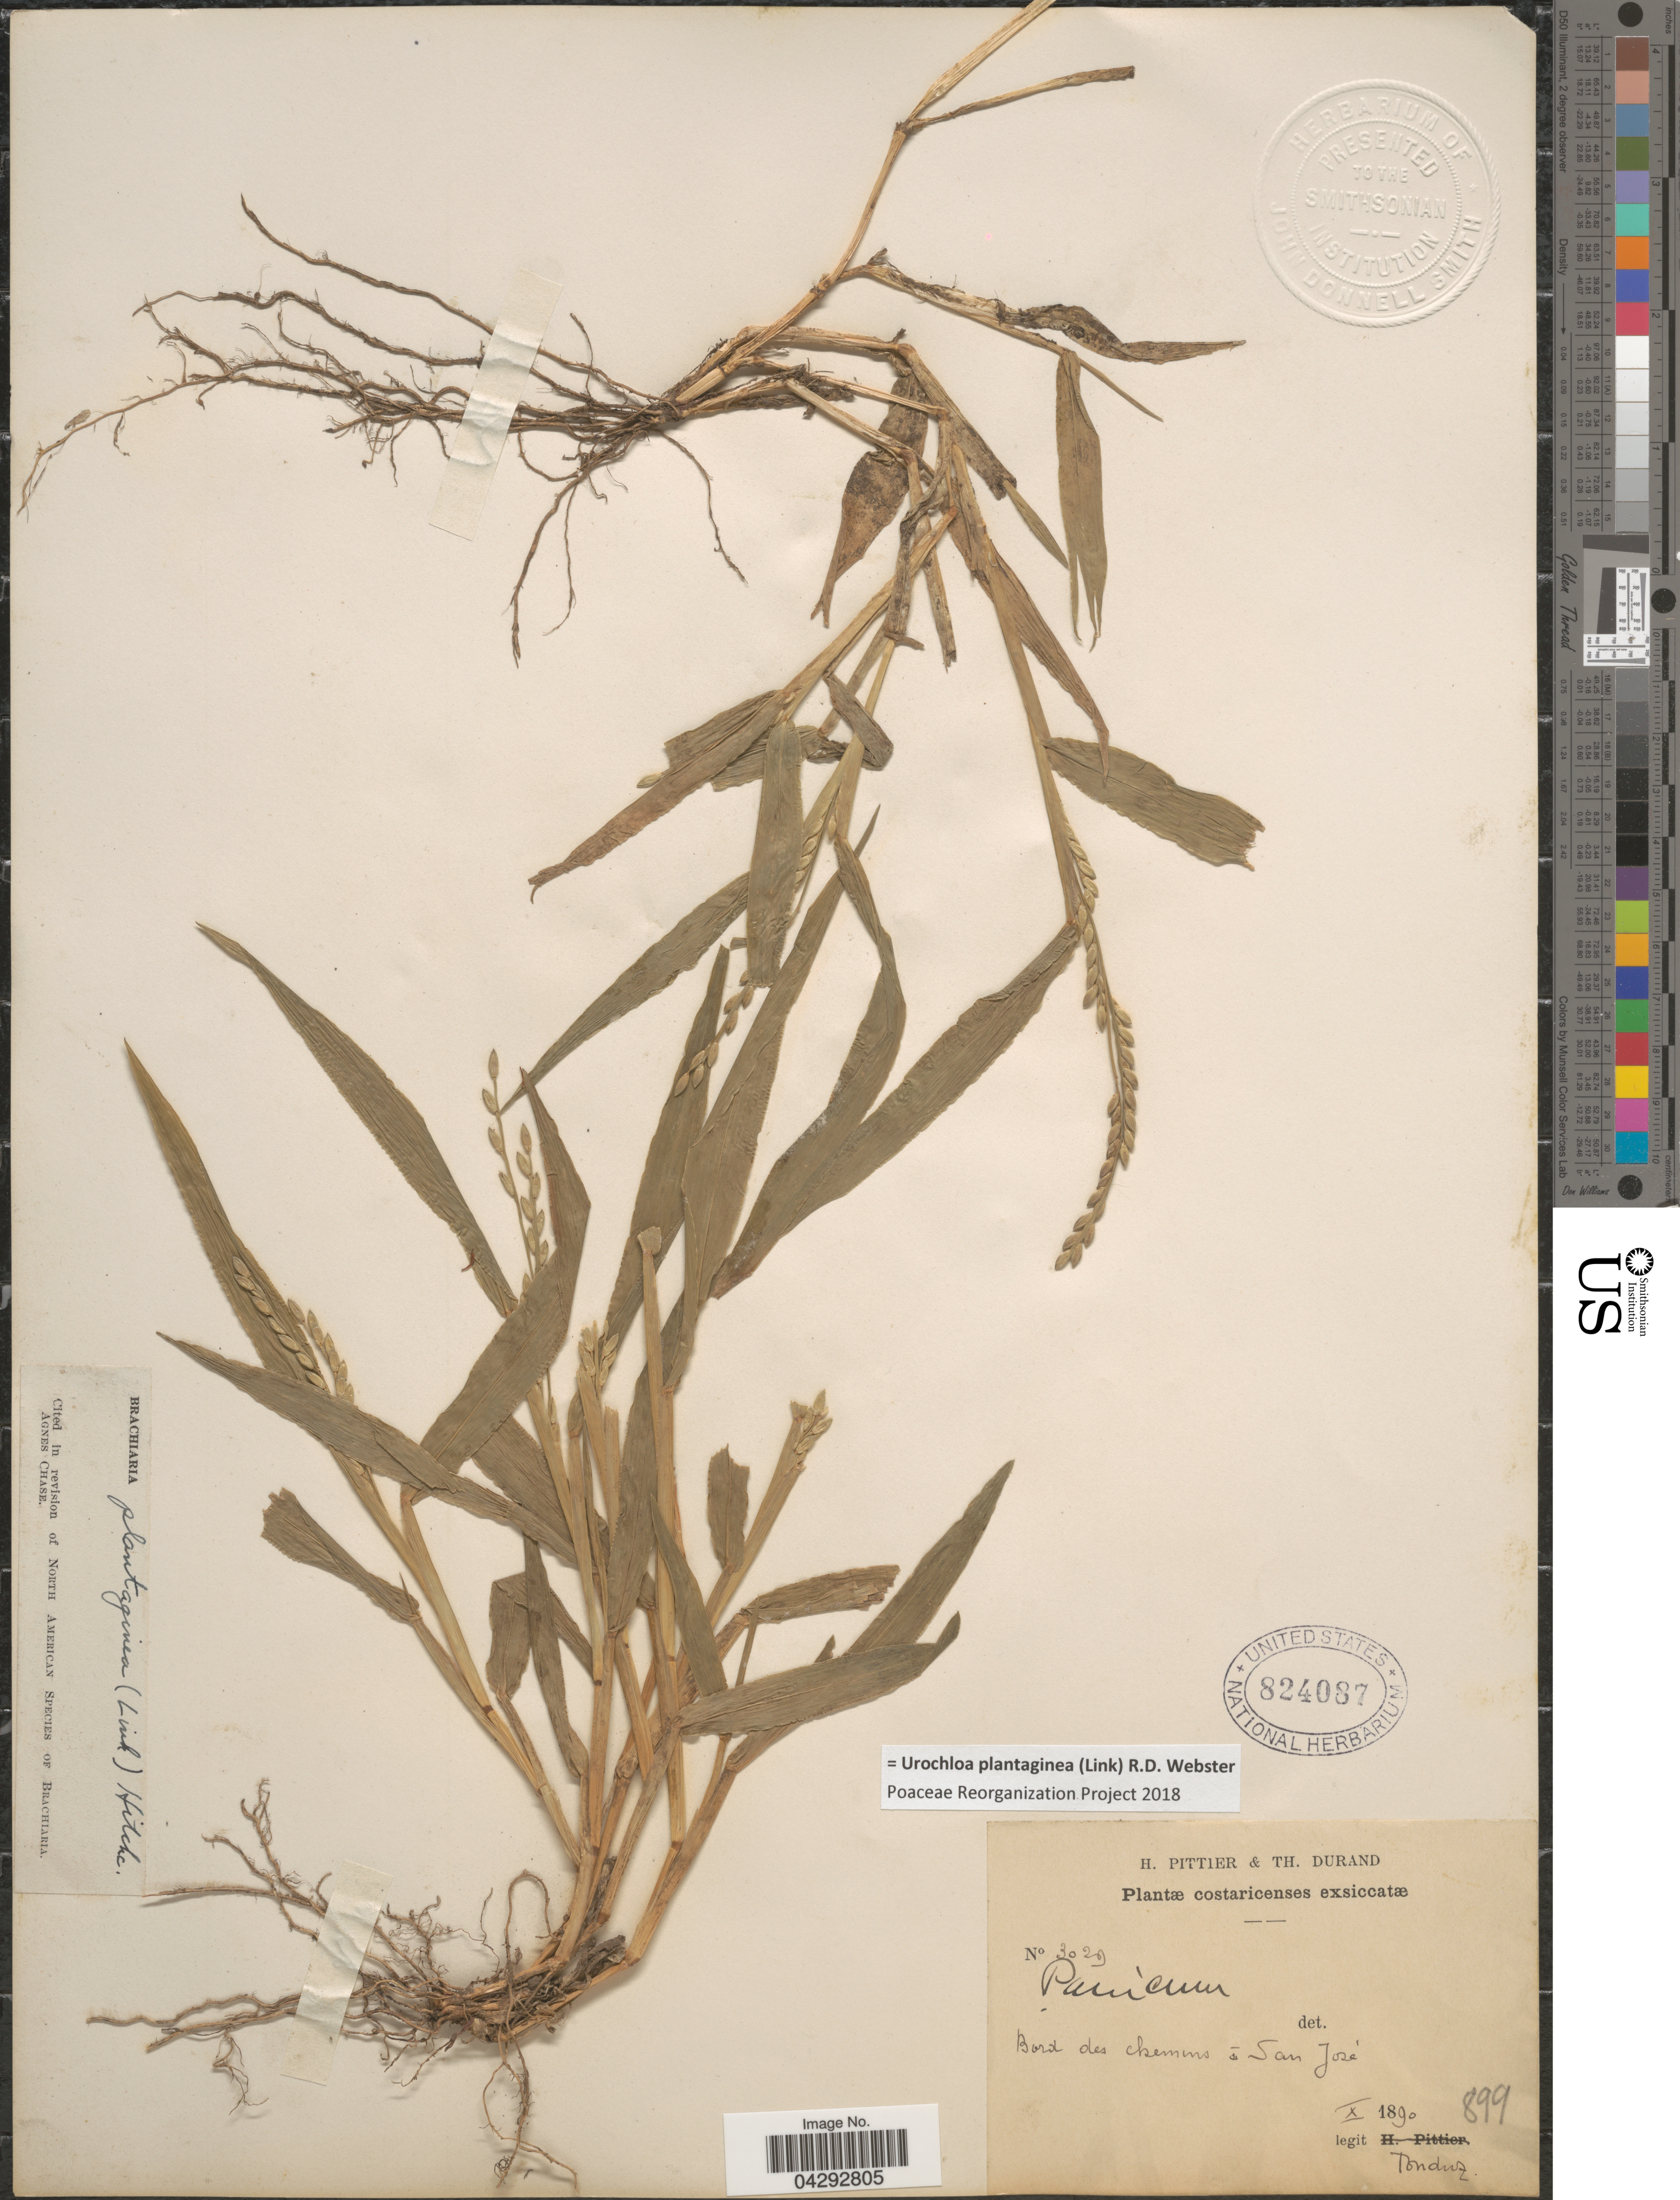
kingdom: Plantae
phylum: Tracheophyta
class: Liliopsida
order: Poales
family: Poaceae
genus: Urochloa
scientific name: Urochloa plantaginea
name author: (Link) R.D. Webster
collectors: Tonduz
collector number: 3020*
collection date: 1890-10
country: Costa Rica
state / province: San José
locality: Costaricenses. Bord des chemins à San José.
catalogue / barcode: US 824087